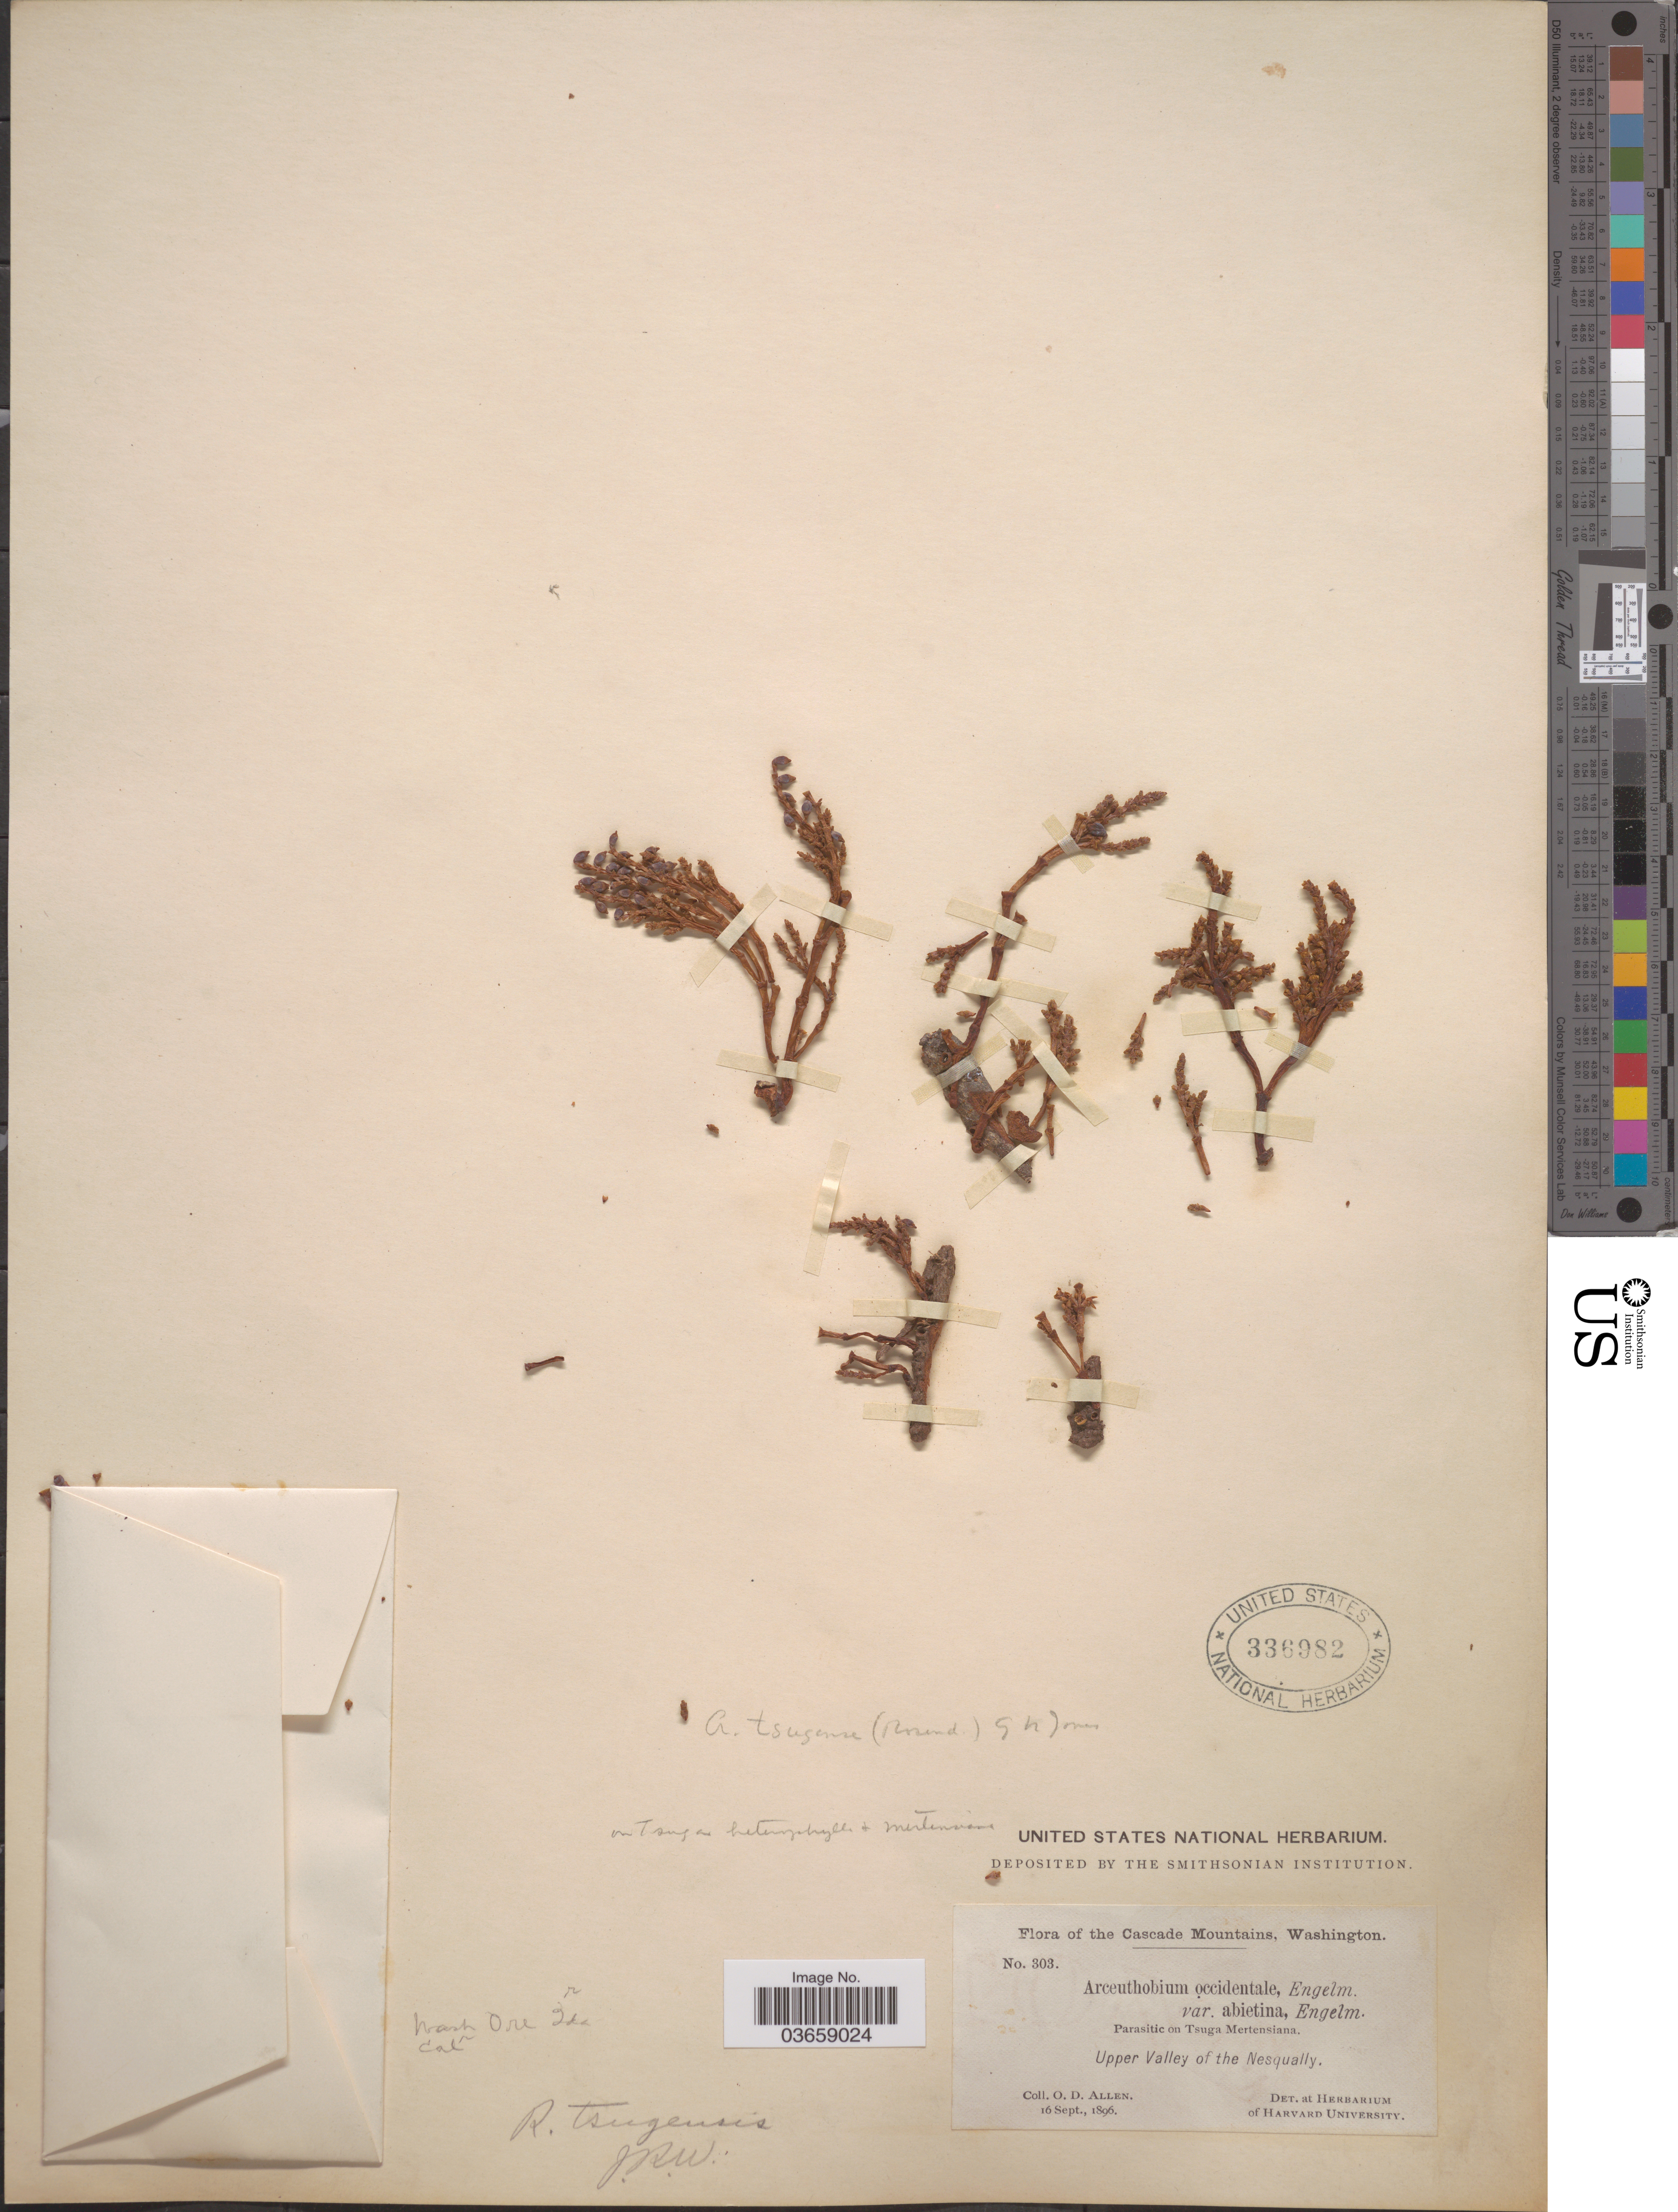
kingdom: Plantae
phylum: Tracheophyta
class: Magnoliopsida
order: Santalales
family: Viscaceae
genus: Arceuthobium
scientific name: Arceuthobium tsugense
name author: (Rosend.) G.N. Jones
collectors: O. D. Allen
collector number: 303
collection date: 1896-09-16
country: United States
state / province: Washington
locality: Cascade Mountains. Upper Valley of the Nesqually.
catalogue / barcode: US 336982